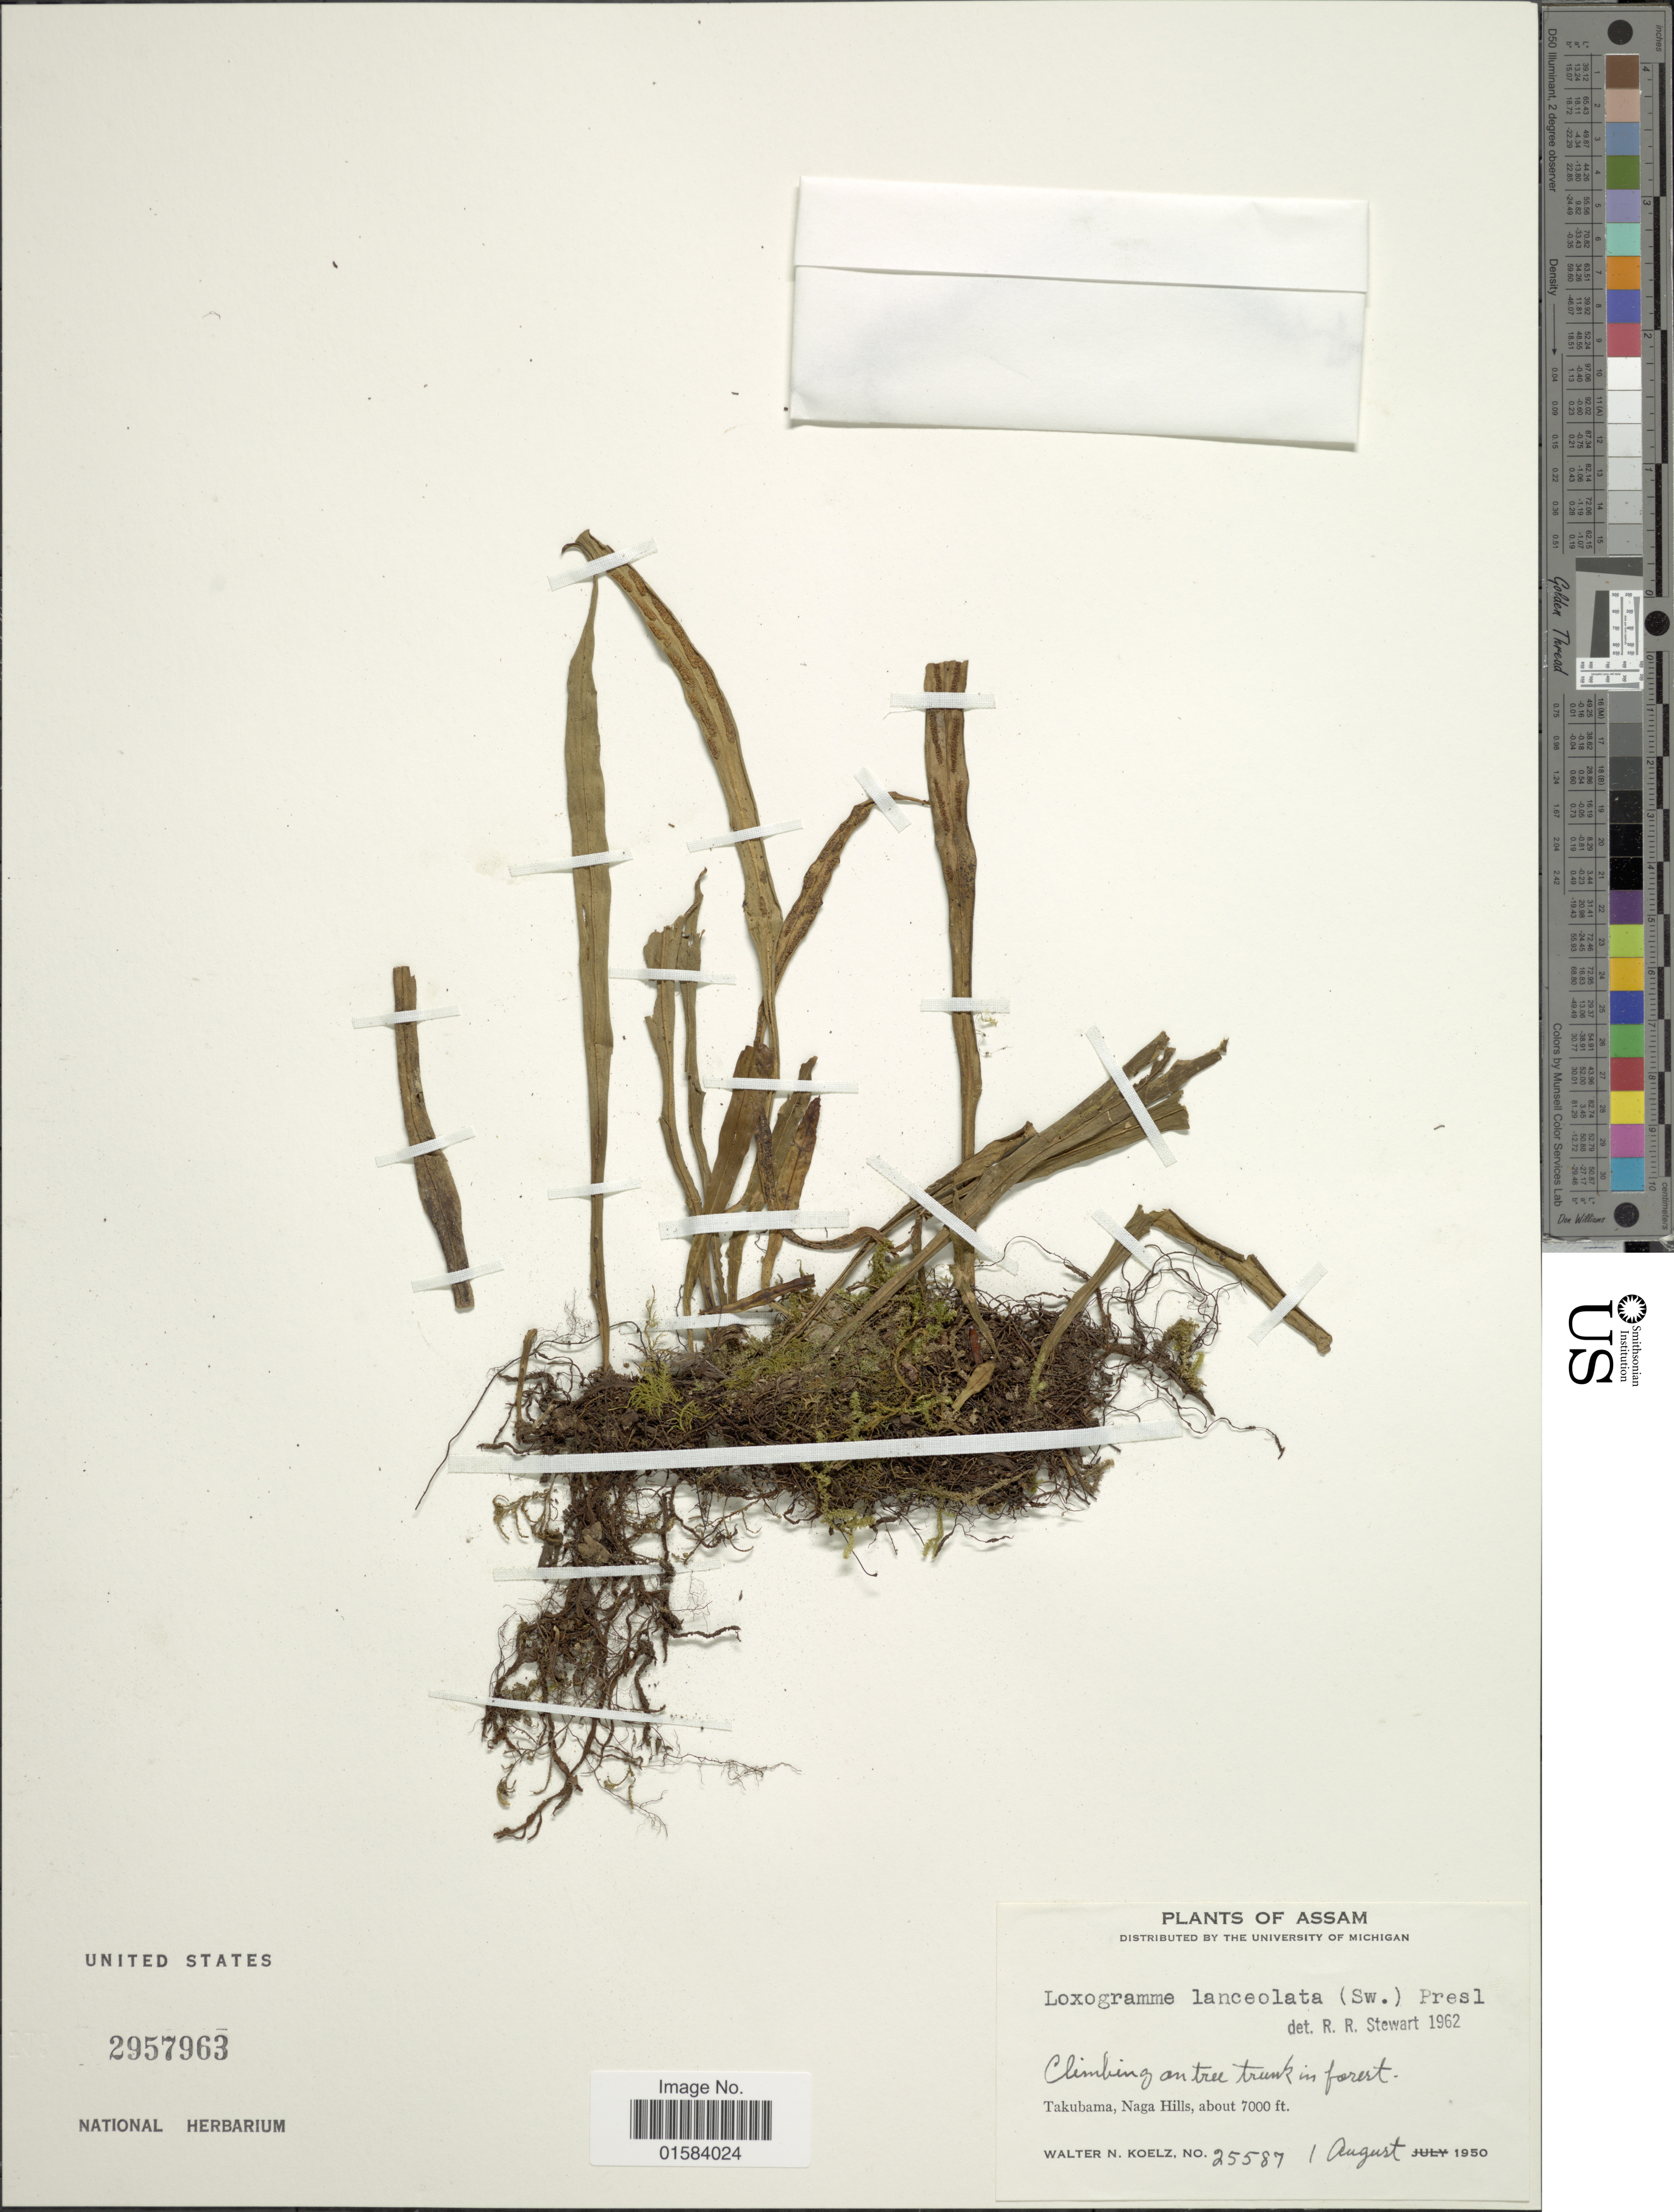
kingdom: Plantae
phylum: Tracheophyta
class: Polypodiopsida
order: Polypodiales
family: Polypodiaceae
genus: Loxogramme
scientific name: Loxogramme chinensis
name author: Ching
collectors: W. N. Koelz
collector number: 25587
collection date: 1950-08-01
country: India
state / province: Assam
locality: Takubama, Naga Hills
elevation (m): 2134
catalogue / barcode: US 2957963